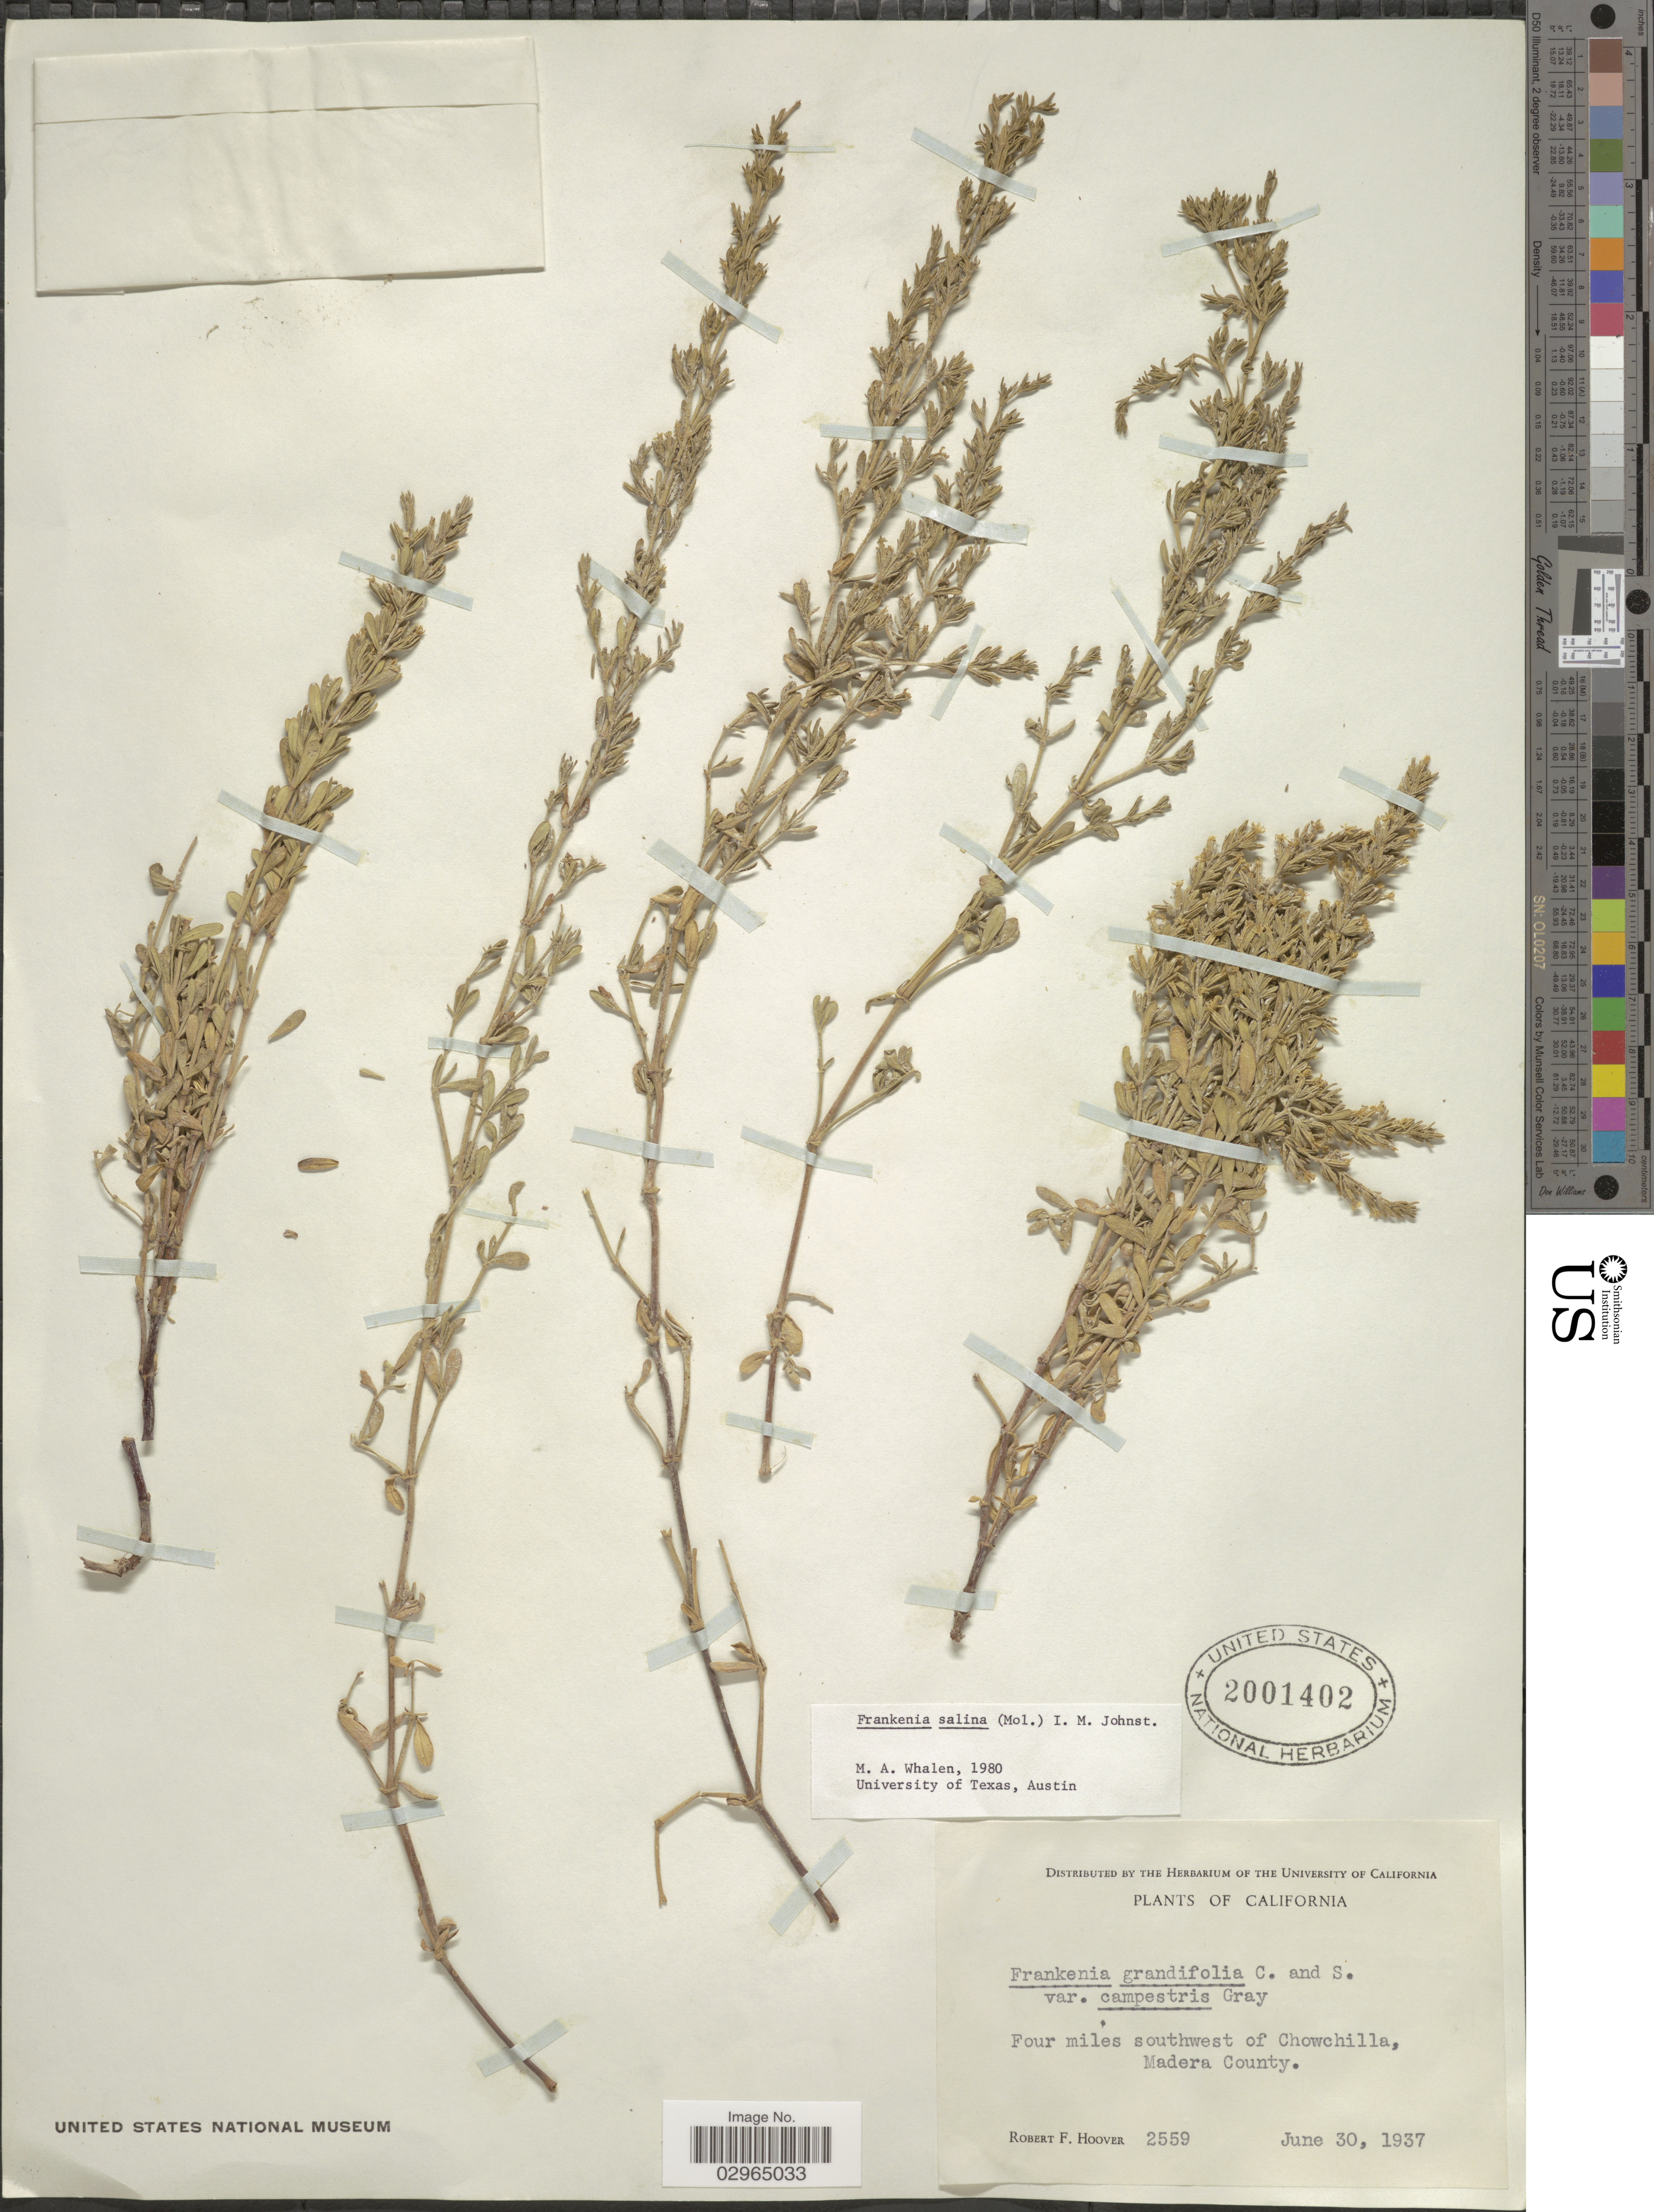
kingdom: Plantae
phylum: Tracheophyta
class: Magnoliopsida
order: Caryophyllales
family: Frankeniaceae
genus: Frankenia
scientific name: Frankenia salina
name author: (Molina) I.M. Johnst.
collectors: R. F. Hoover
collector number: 2559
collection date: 1937-06-30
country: United States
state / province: California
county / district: Madera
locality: Four miles southwest of Chowchilla, Madera County.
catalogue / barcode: US 2001402